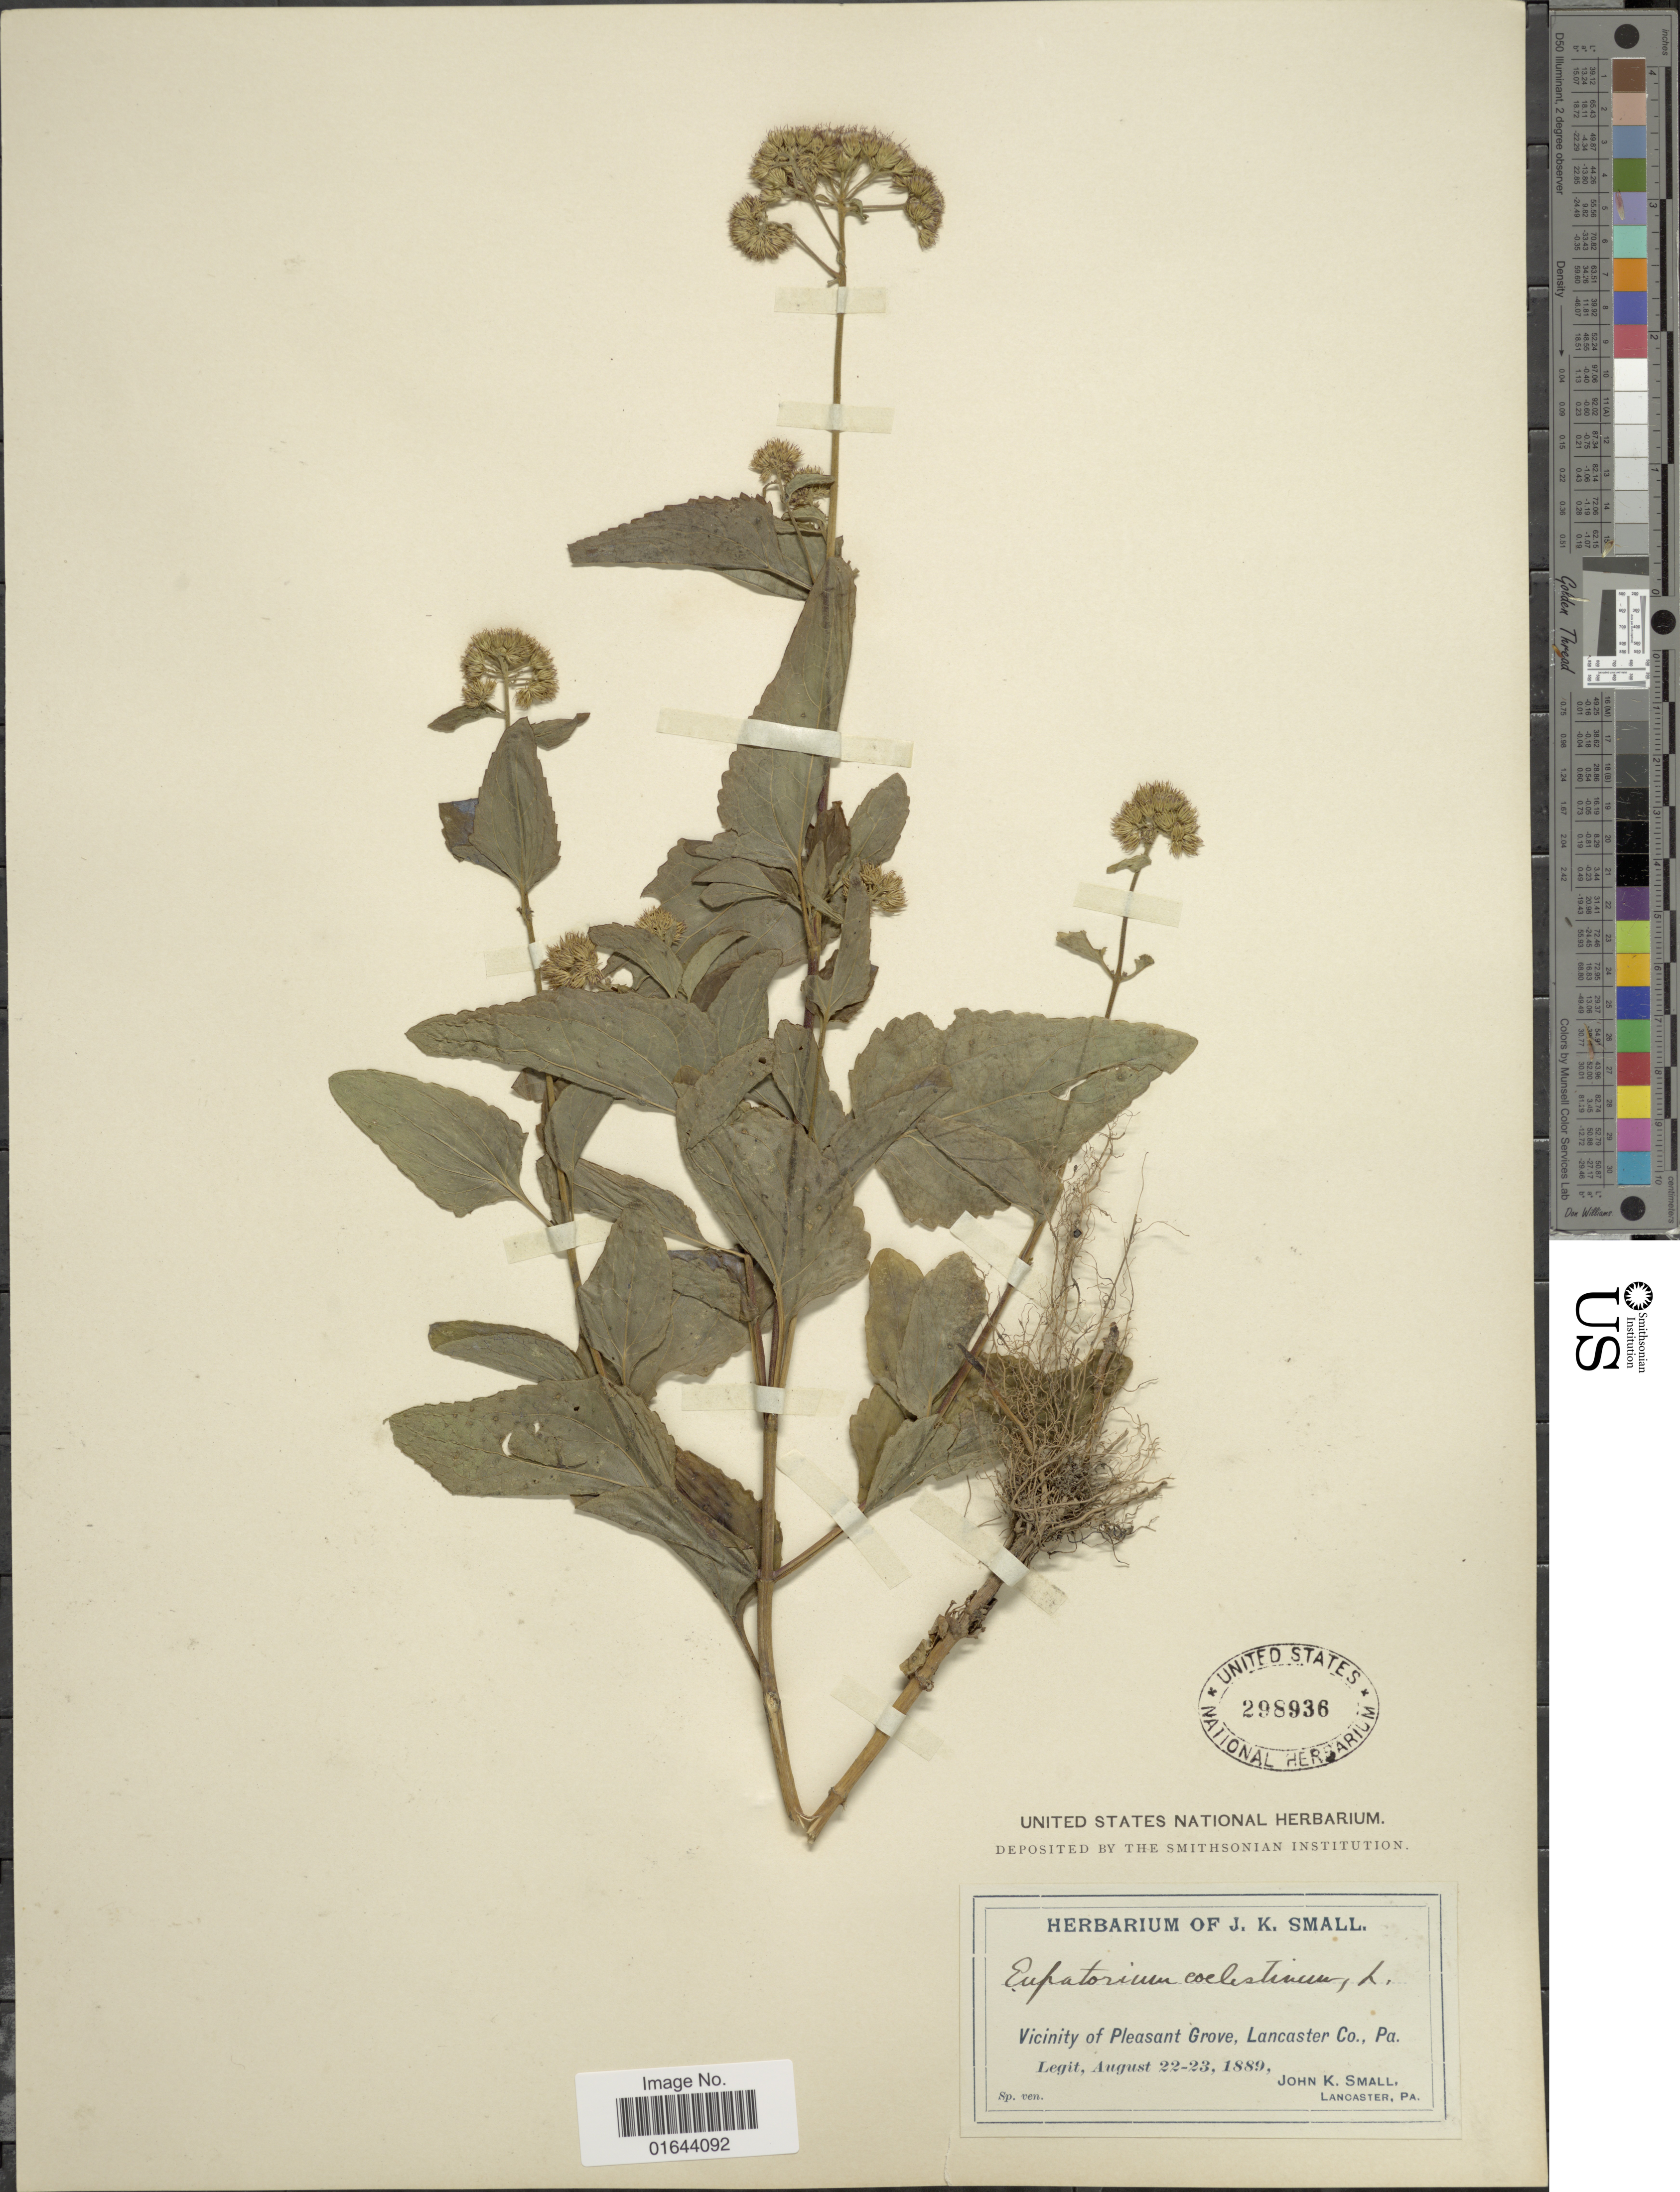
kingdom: Plantae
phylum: Tracheophyta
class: Magnoliopsida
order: Asterales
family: Asteraceae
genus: Conoclinium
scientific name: Conoclinium coelestinum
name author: (L.) DC.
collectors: J. K. Small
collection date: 1889-08-22/1889-08-23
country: United States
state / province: Pennsylvania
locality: Vicinity of Pleasant Grove, Lancaster Co. Pa.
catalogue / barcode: US 298936